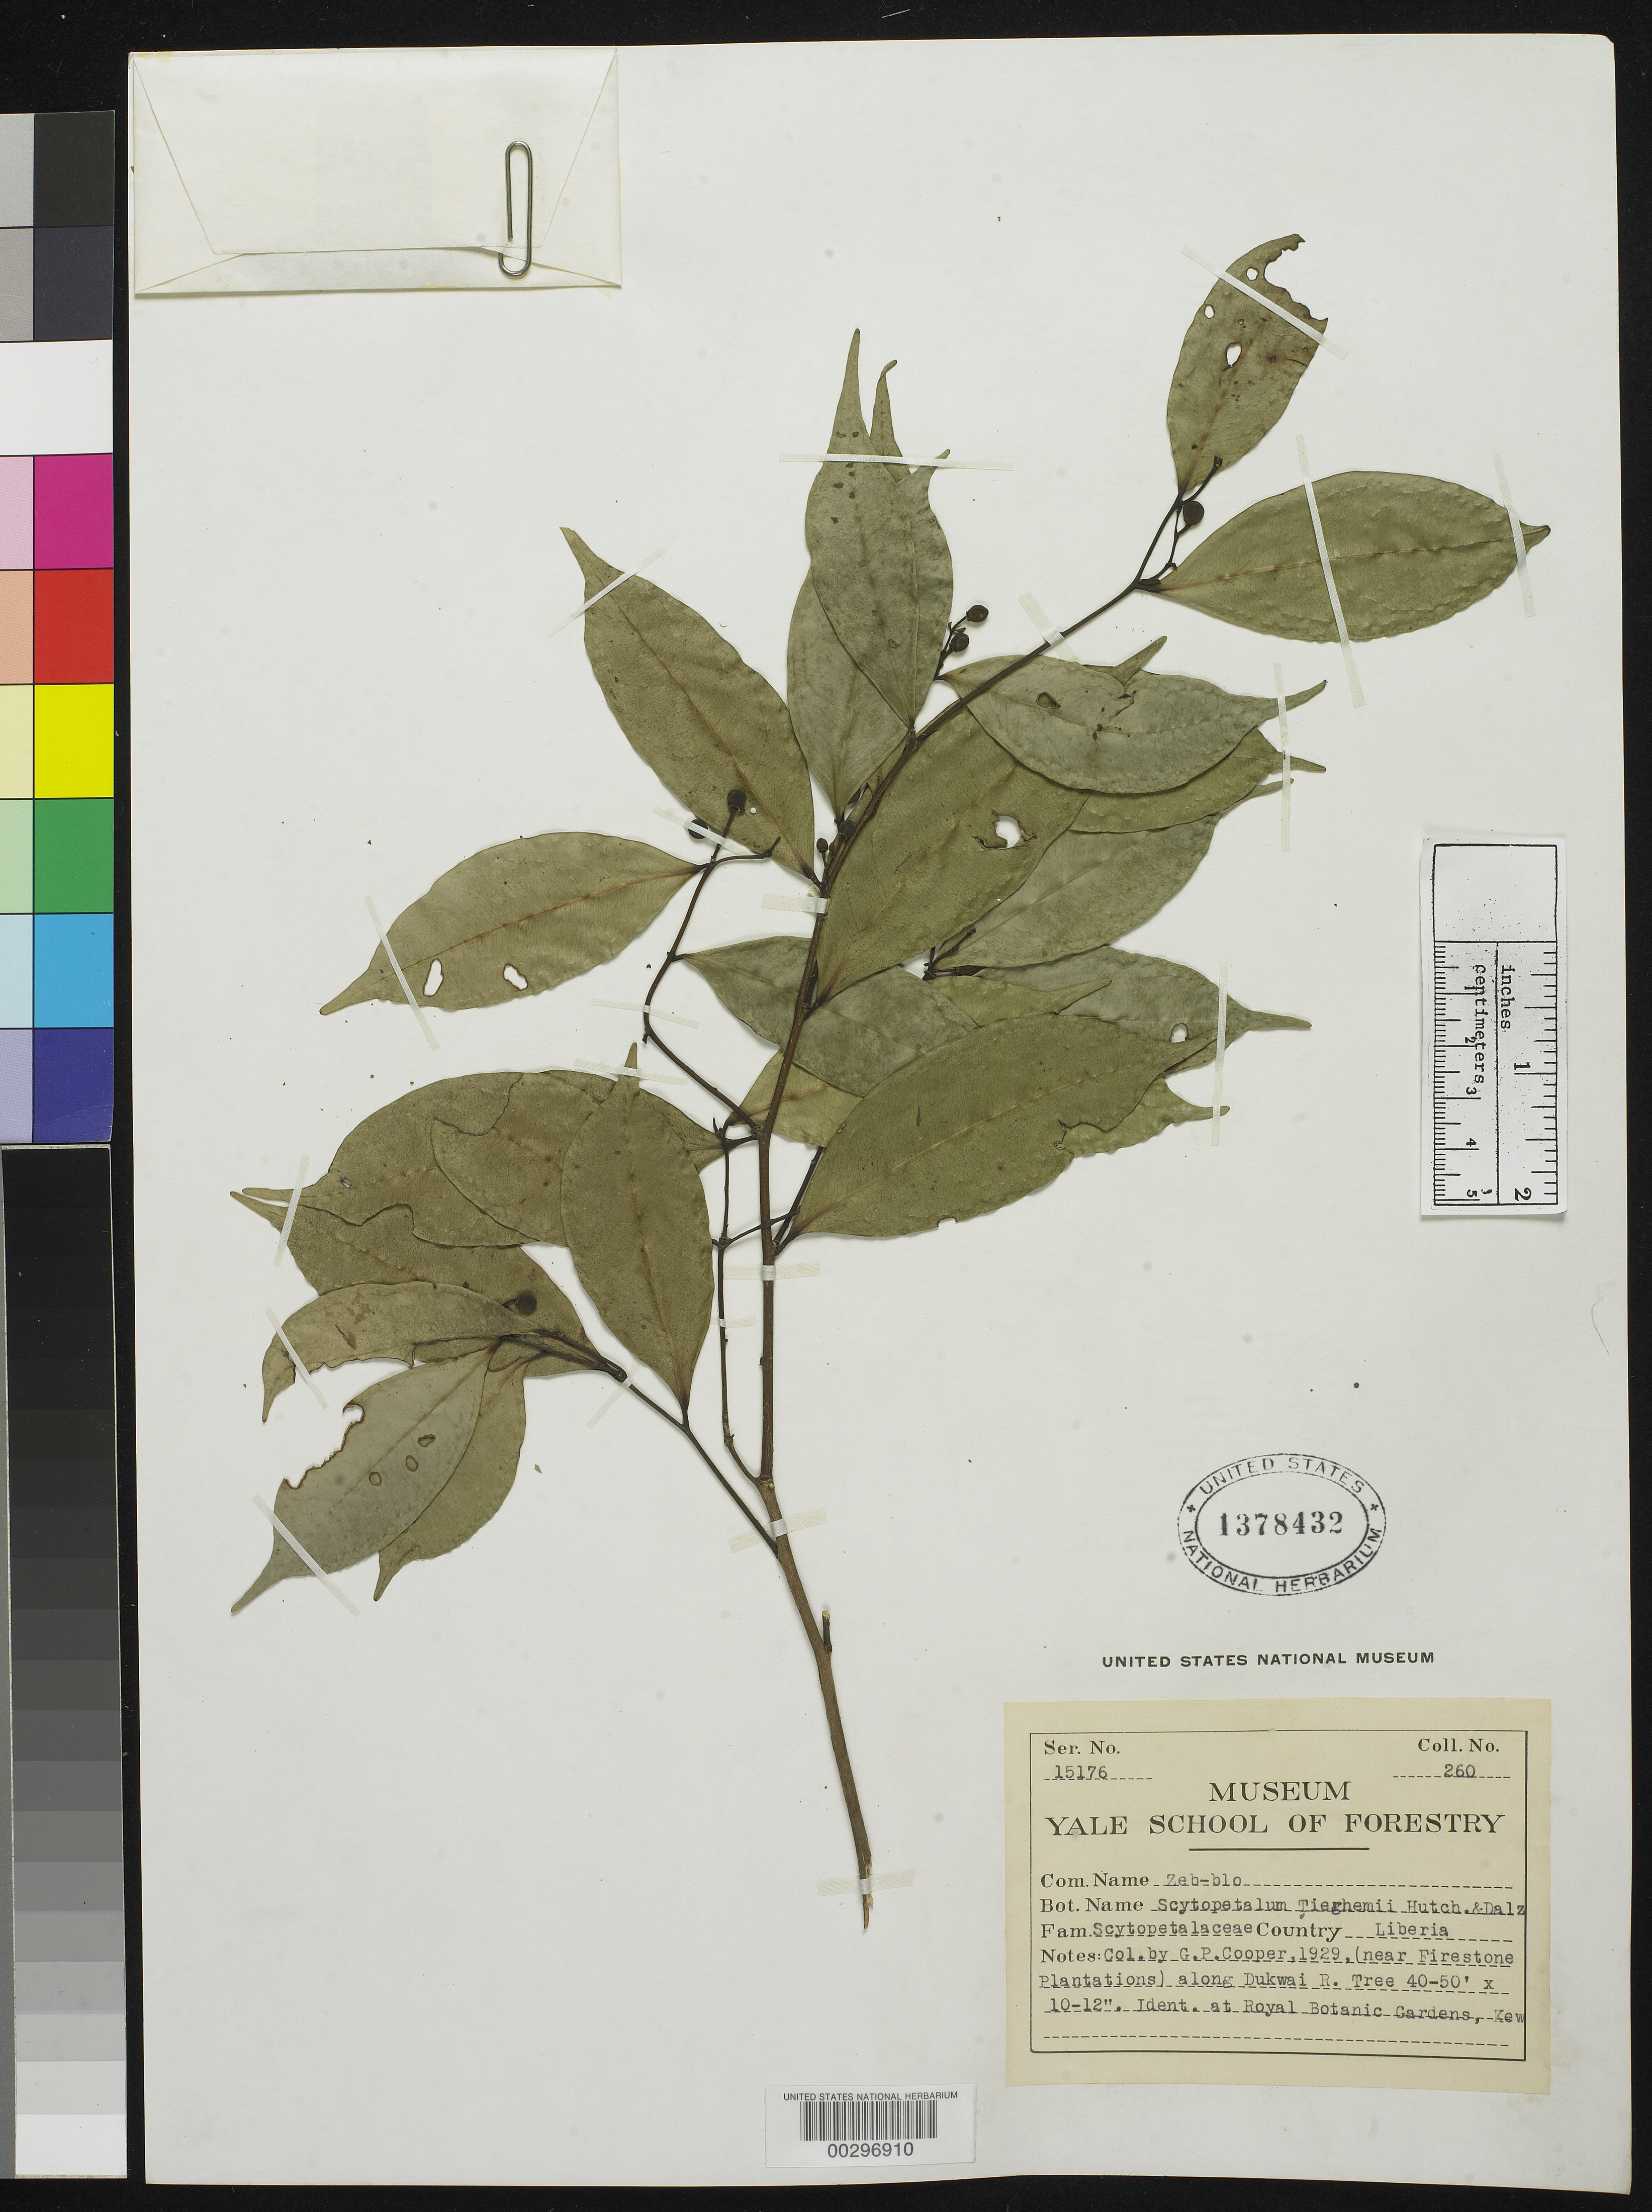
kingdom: Plantae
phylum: Tracheophyta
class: Magnoliopsida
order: Ericales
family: Lecythidaceae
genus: Scytopetalum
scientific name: Scytopetalum tieghemii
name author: (A. Chev.) Hutch. & Dalzell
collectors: G. Cooper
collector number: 260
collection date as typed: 1929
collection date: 1929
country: Liberia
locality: Along dukwai r.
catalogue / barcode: US 1378432